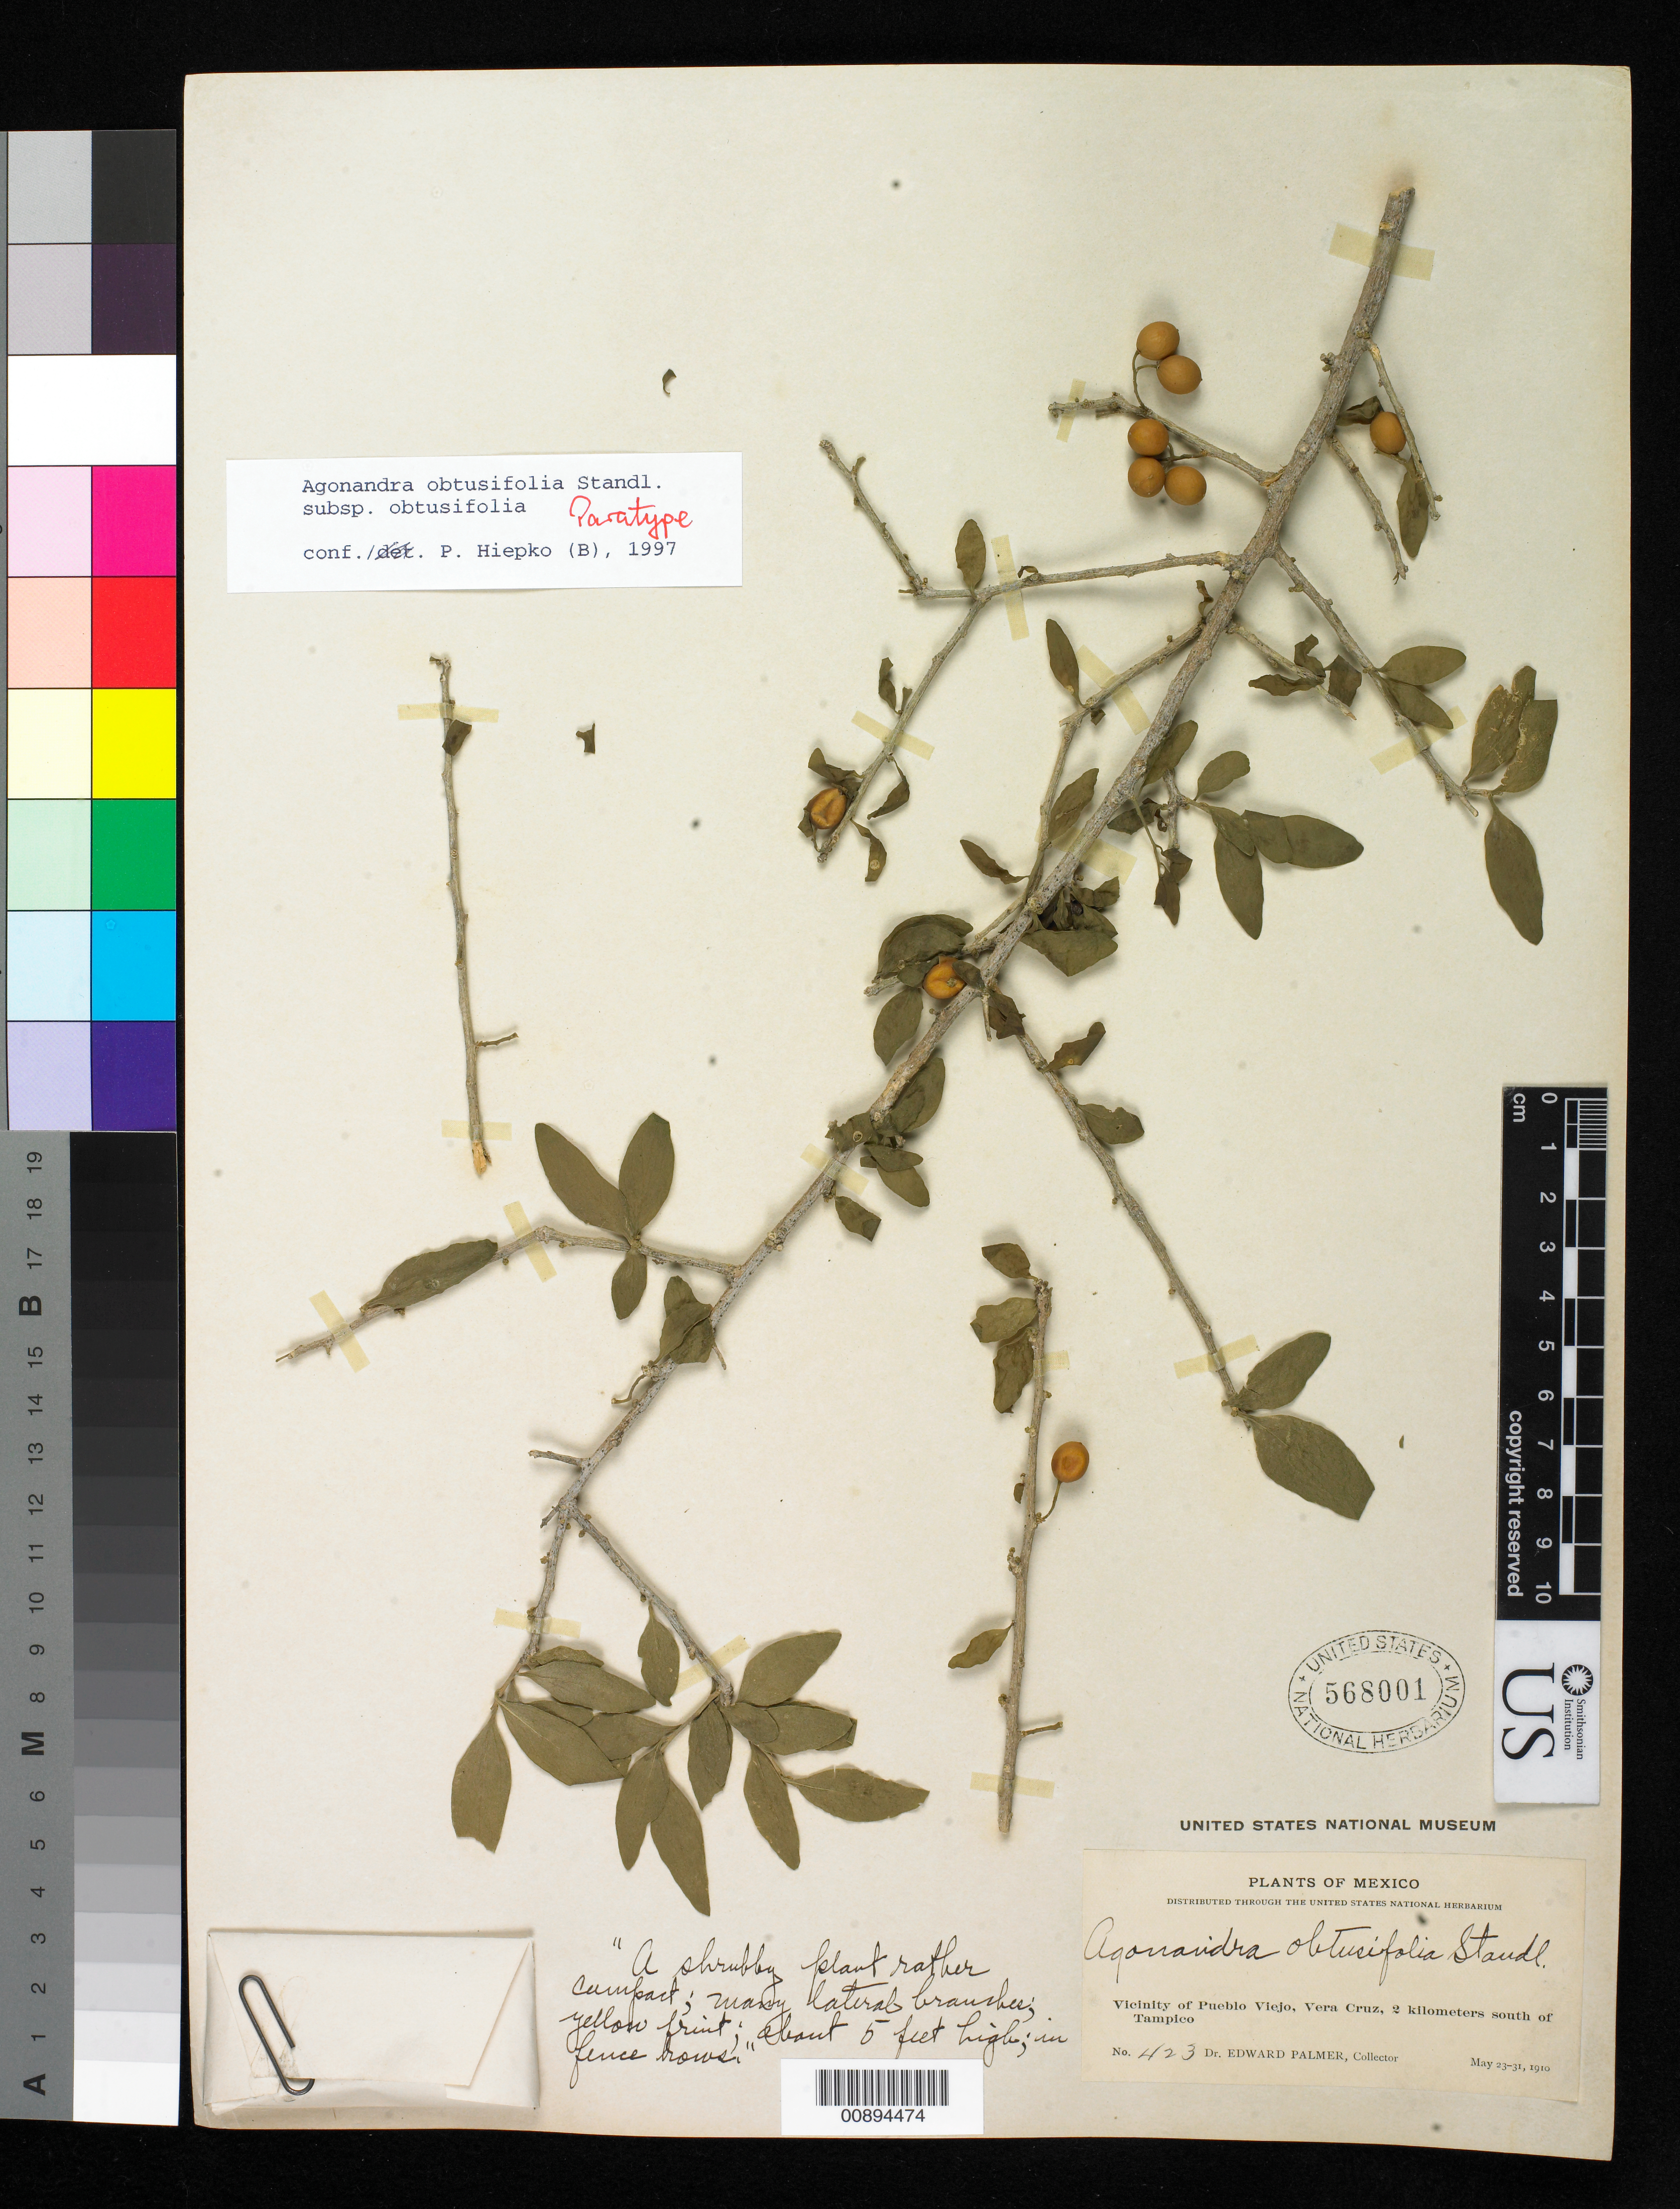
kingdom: Plantae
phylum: Tracheophyta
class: Magnoliopsida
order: Santalales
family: Opiliaceae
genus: Agonandra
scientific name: Agonandra obtusifolia subsp. obtusifolia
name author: Standl.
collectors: E. Palmer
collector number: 423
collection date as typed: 23 May 1910 to 31 May 1910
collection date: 1910-05-23/1910-05-31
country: Mexico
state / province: Veracruz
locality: Vicinity of Pueblo Viejo, Veracruz, 2 kilometers south of Tampico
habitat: In fence grows.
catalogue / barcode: US 568001